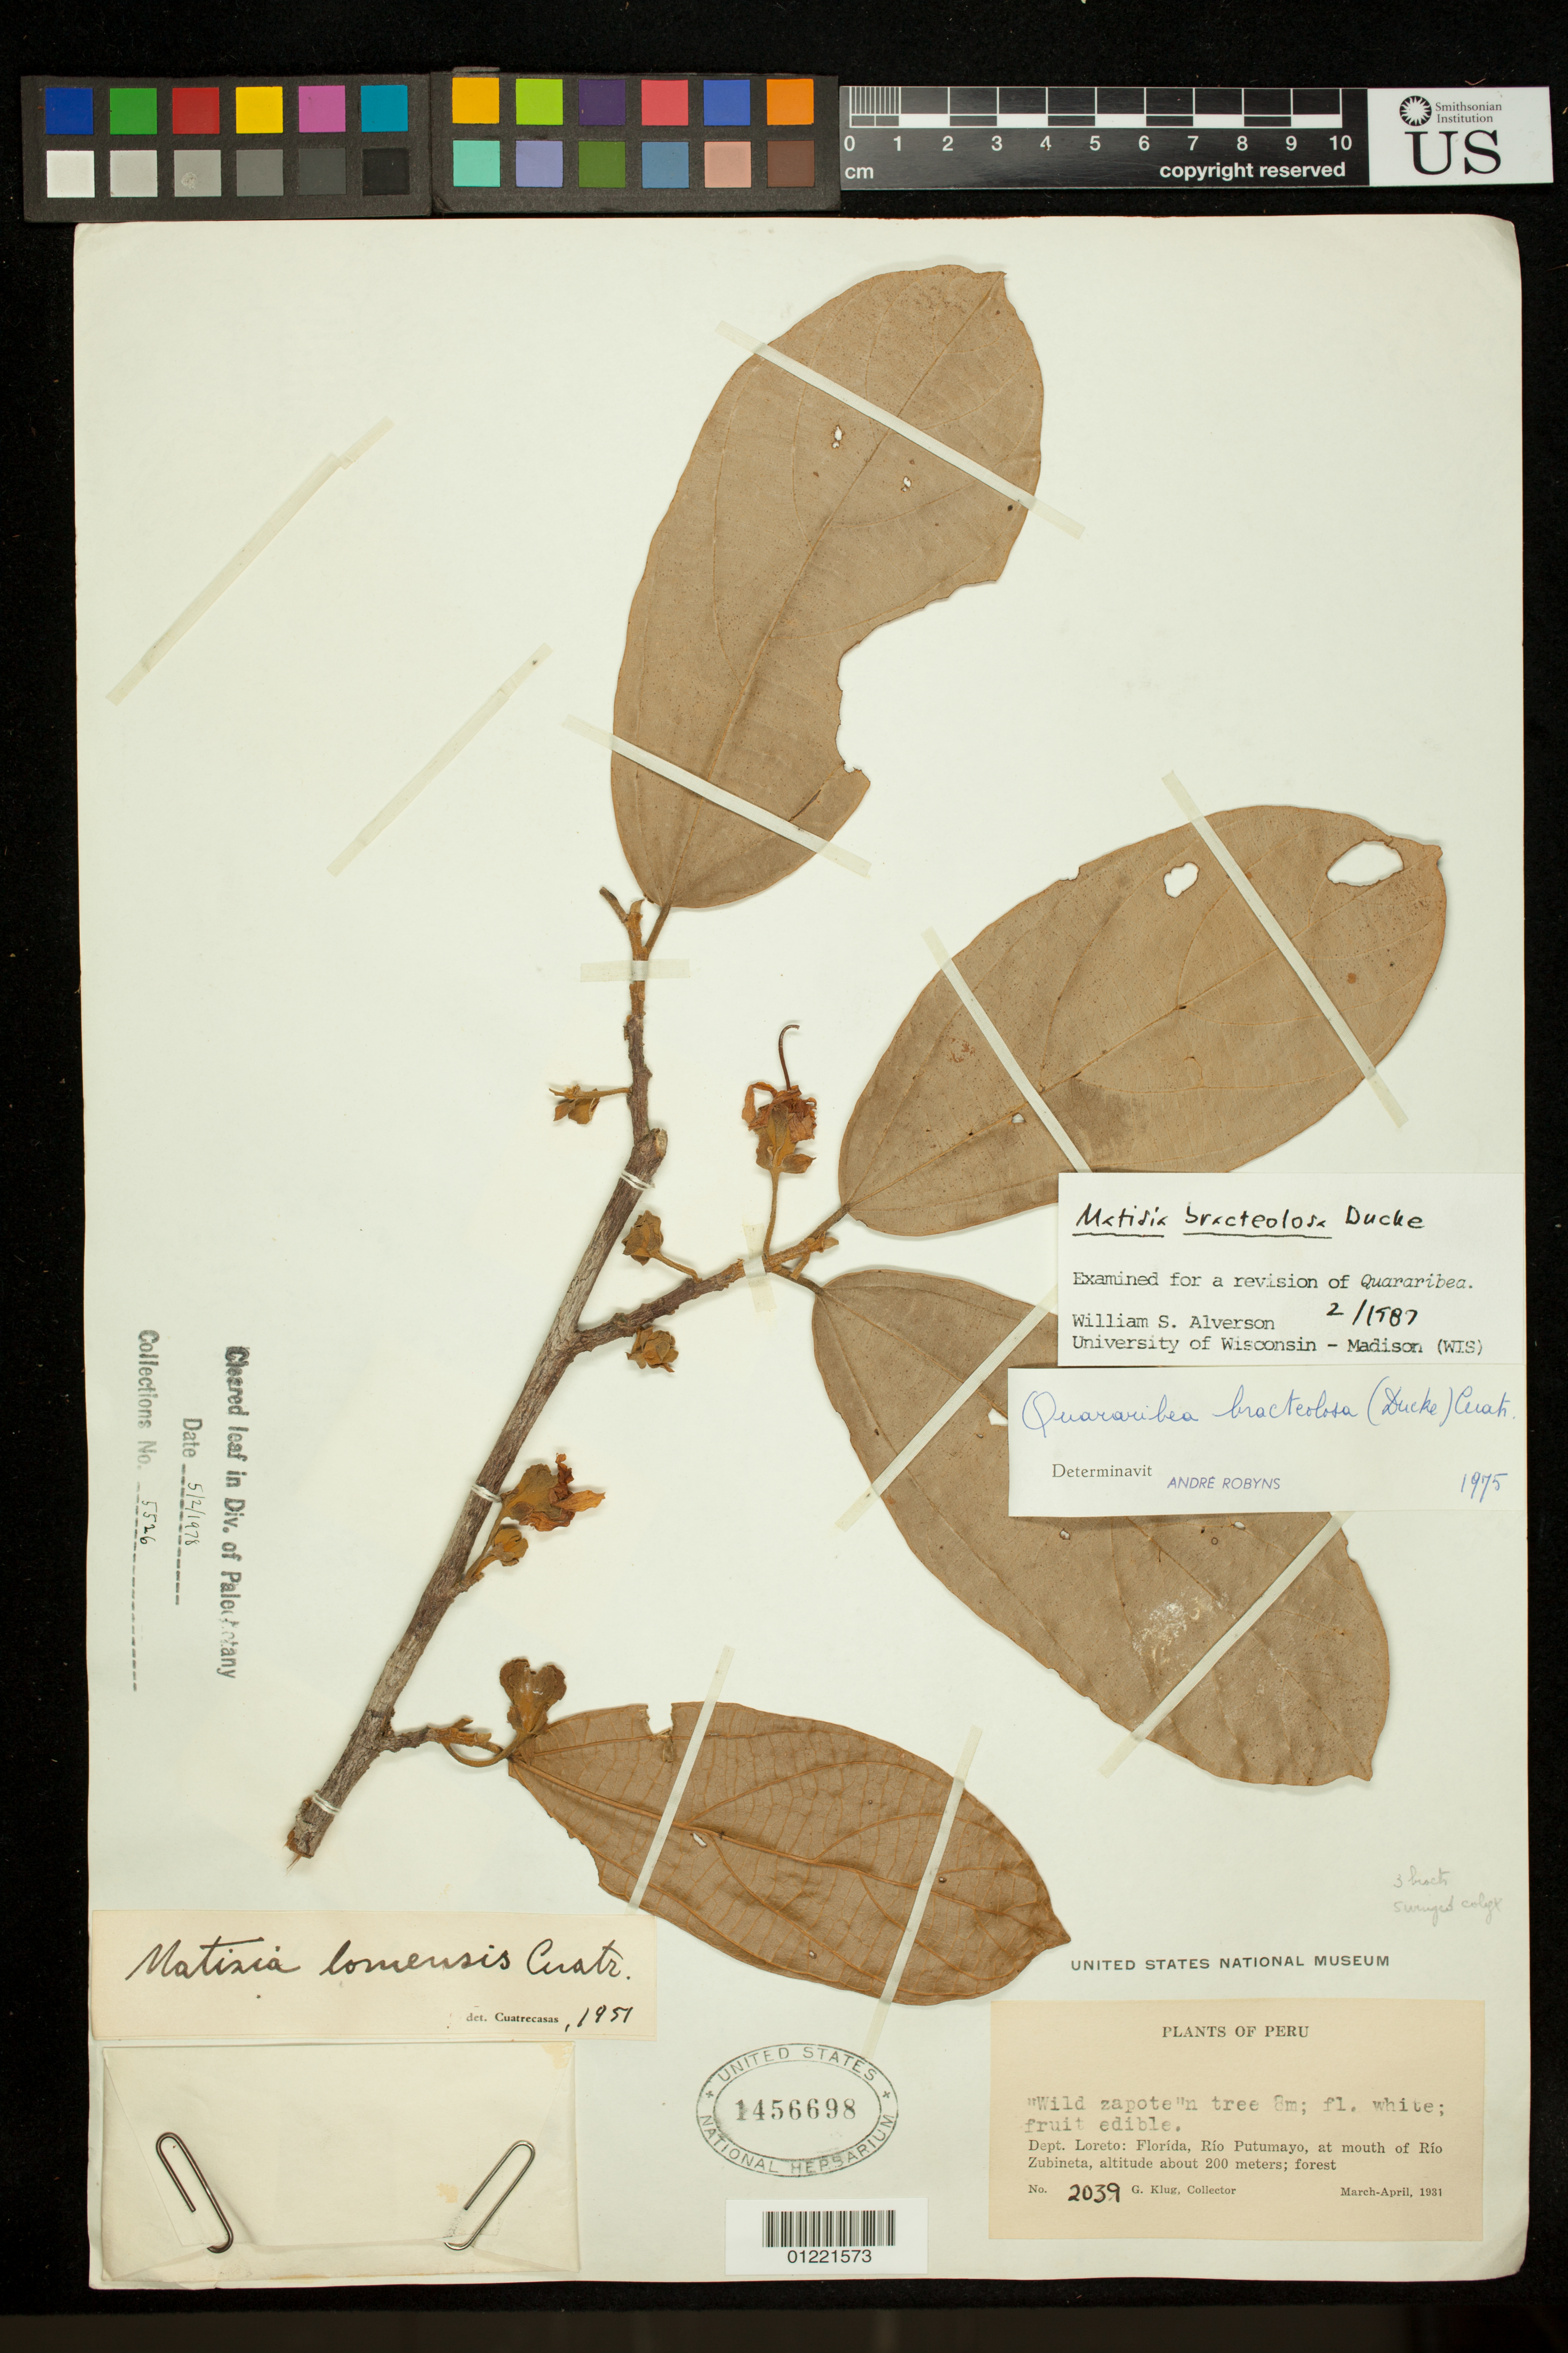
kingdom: Plantae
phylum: Tracheophyta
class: Magnoliopsida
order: Malvales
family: Malvaceae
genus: Matisia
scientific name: Matisia bracteolosa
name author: Ducke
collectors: G. Klug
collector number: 2039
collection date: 1931-03/1931-04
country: Peru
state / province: Loreto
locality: Florida, Rio Putumayo, at mouth of Rio Zubineta;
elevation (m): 200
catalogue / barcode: US 1456698